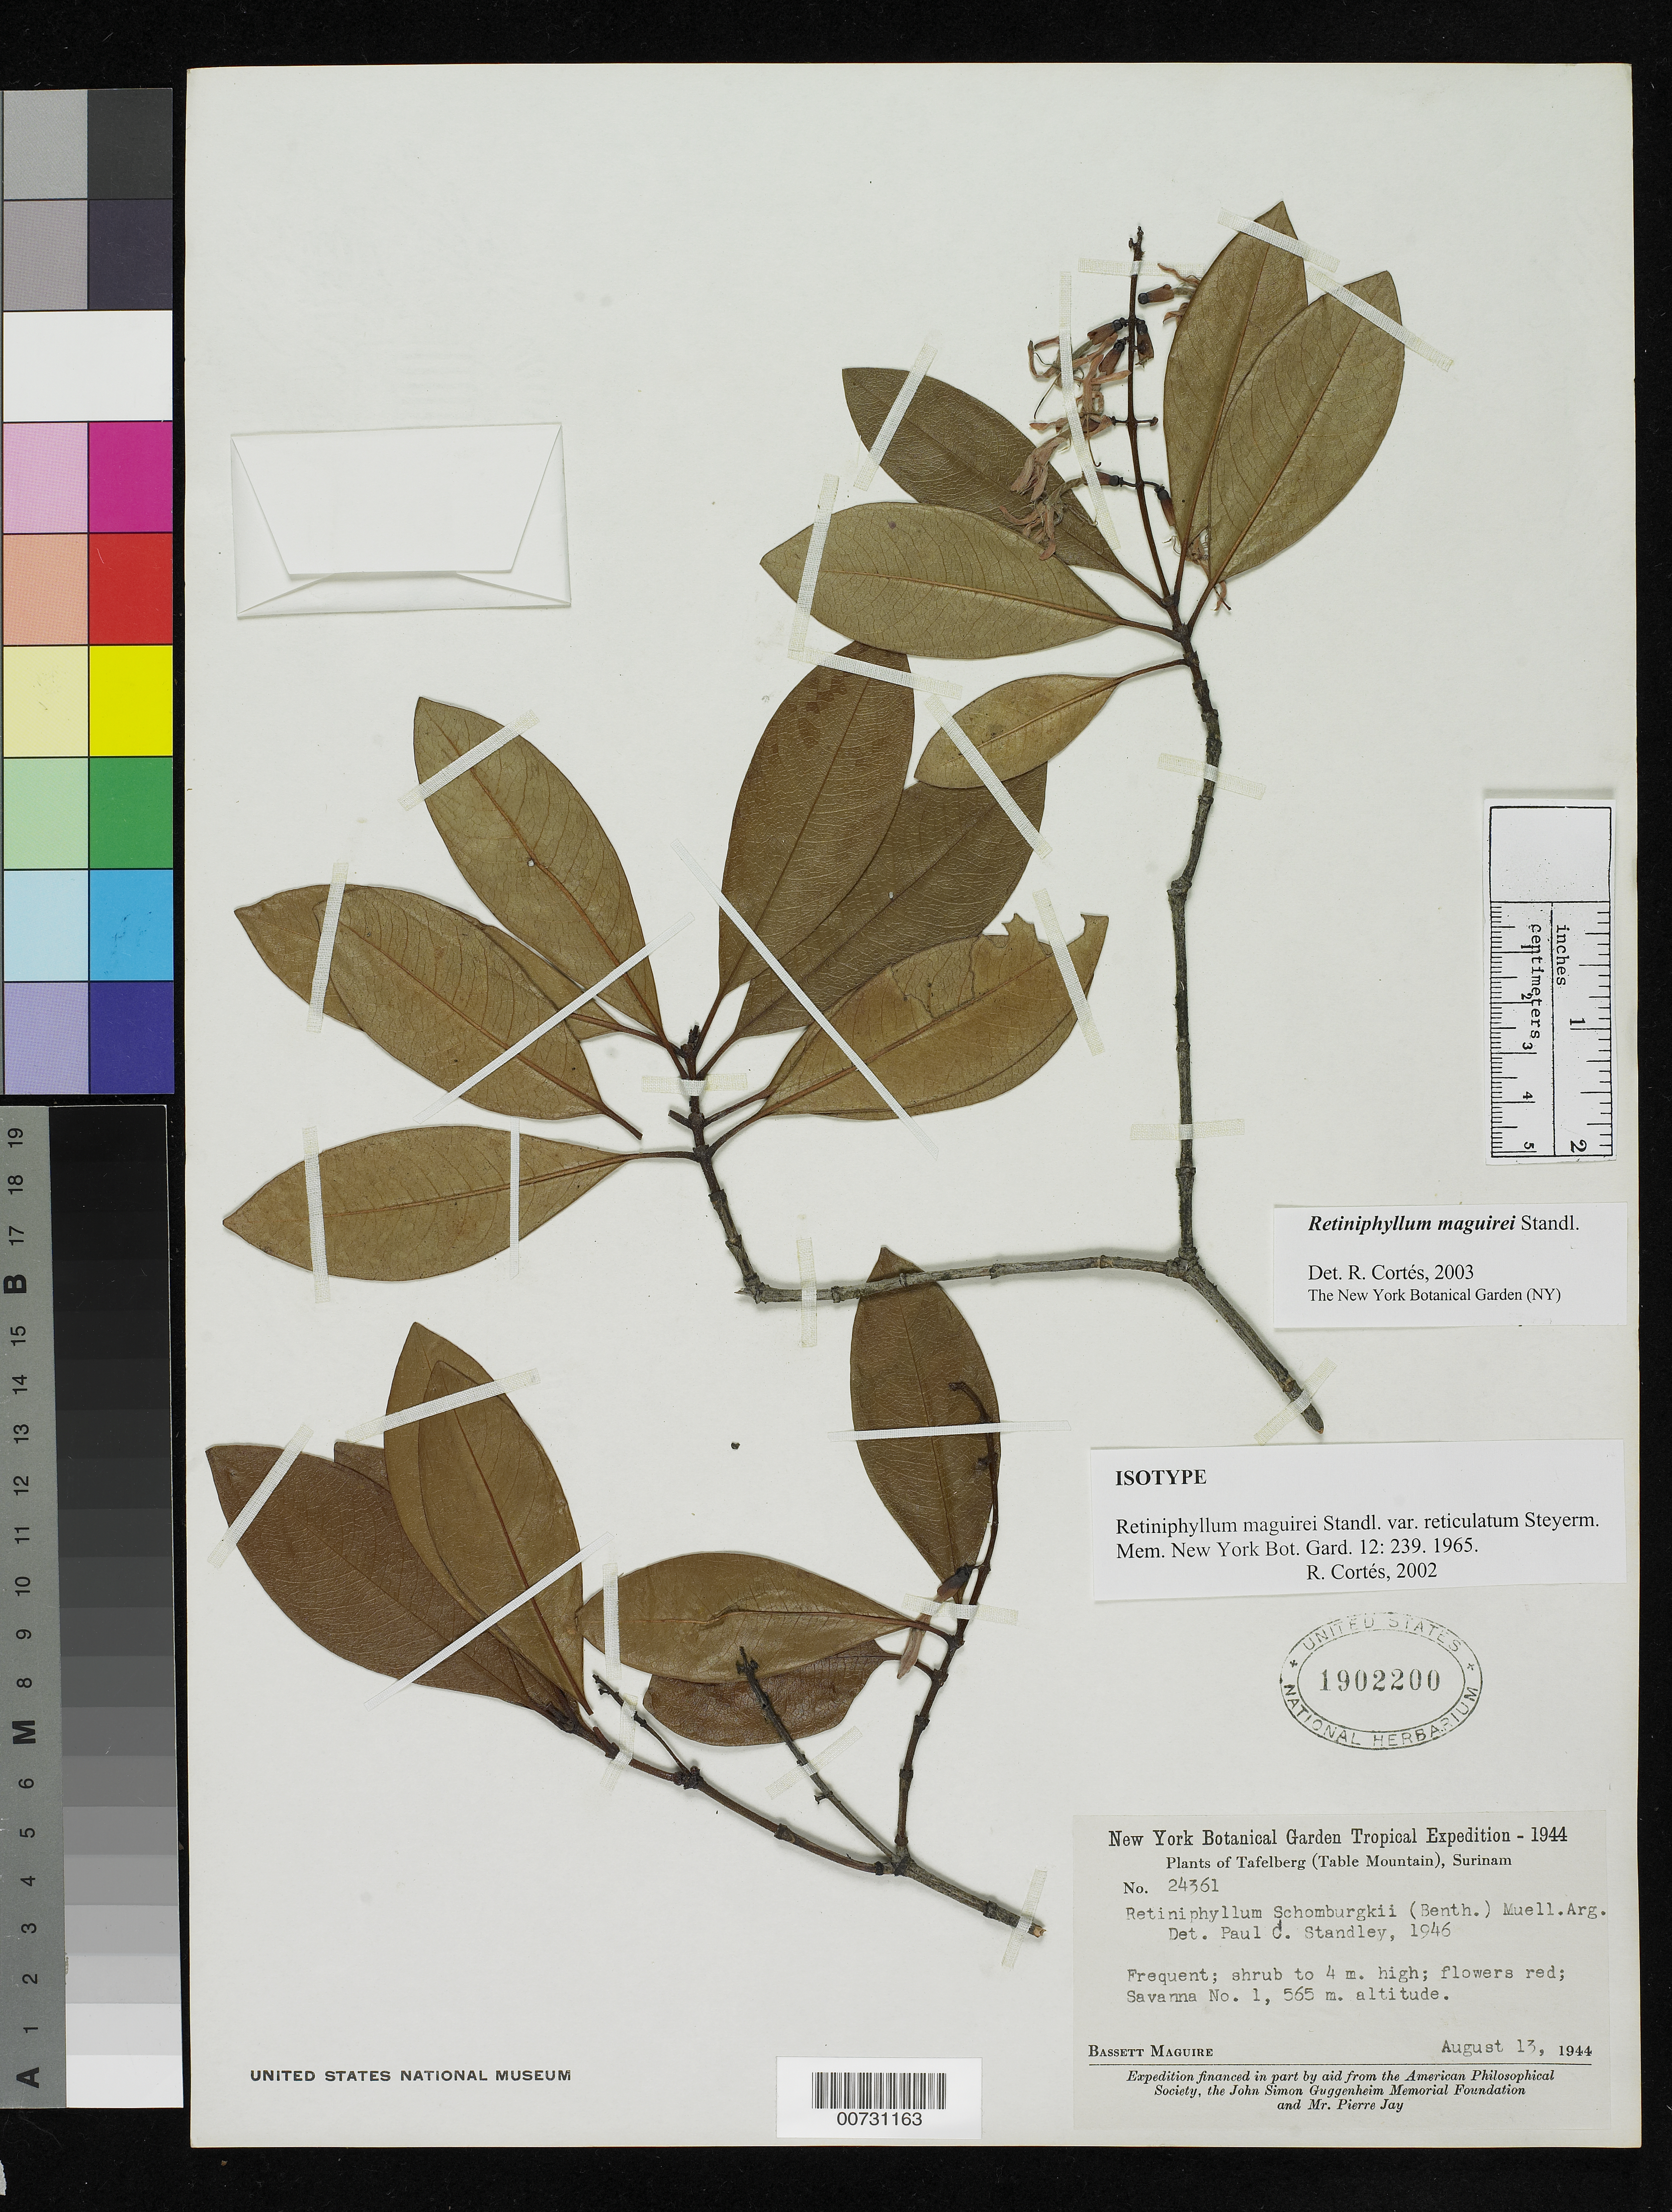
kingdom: Plantae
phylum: Tracheophyta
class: Magnoliopsida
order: Gentianales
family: Rubiaceae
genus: Retiniphyllum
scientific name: Retiniphyllum maguirei var. reticulatum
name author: Steyerm.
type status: Isotype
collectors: B. Maguire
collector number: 24361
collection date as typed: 13 Aug 1944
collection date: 1944-08-13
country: Suriname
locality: Tafelberg (Table Mountain), Savanna No. 1.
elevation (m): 565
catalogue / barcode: US 1902200